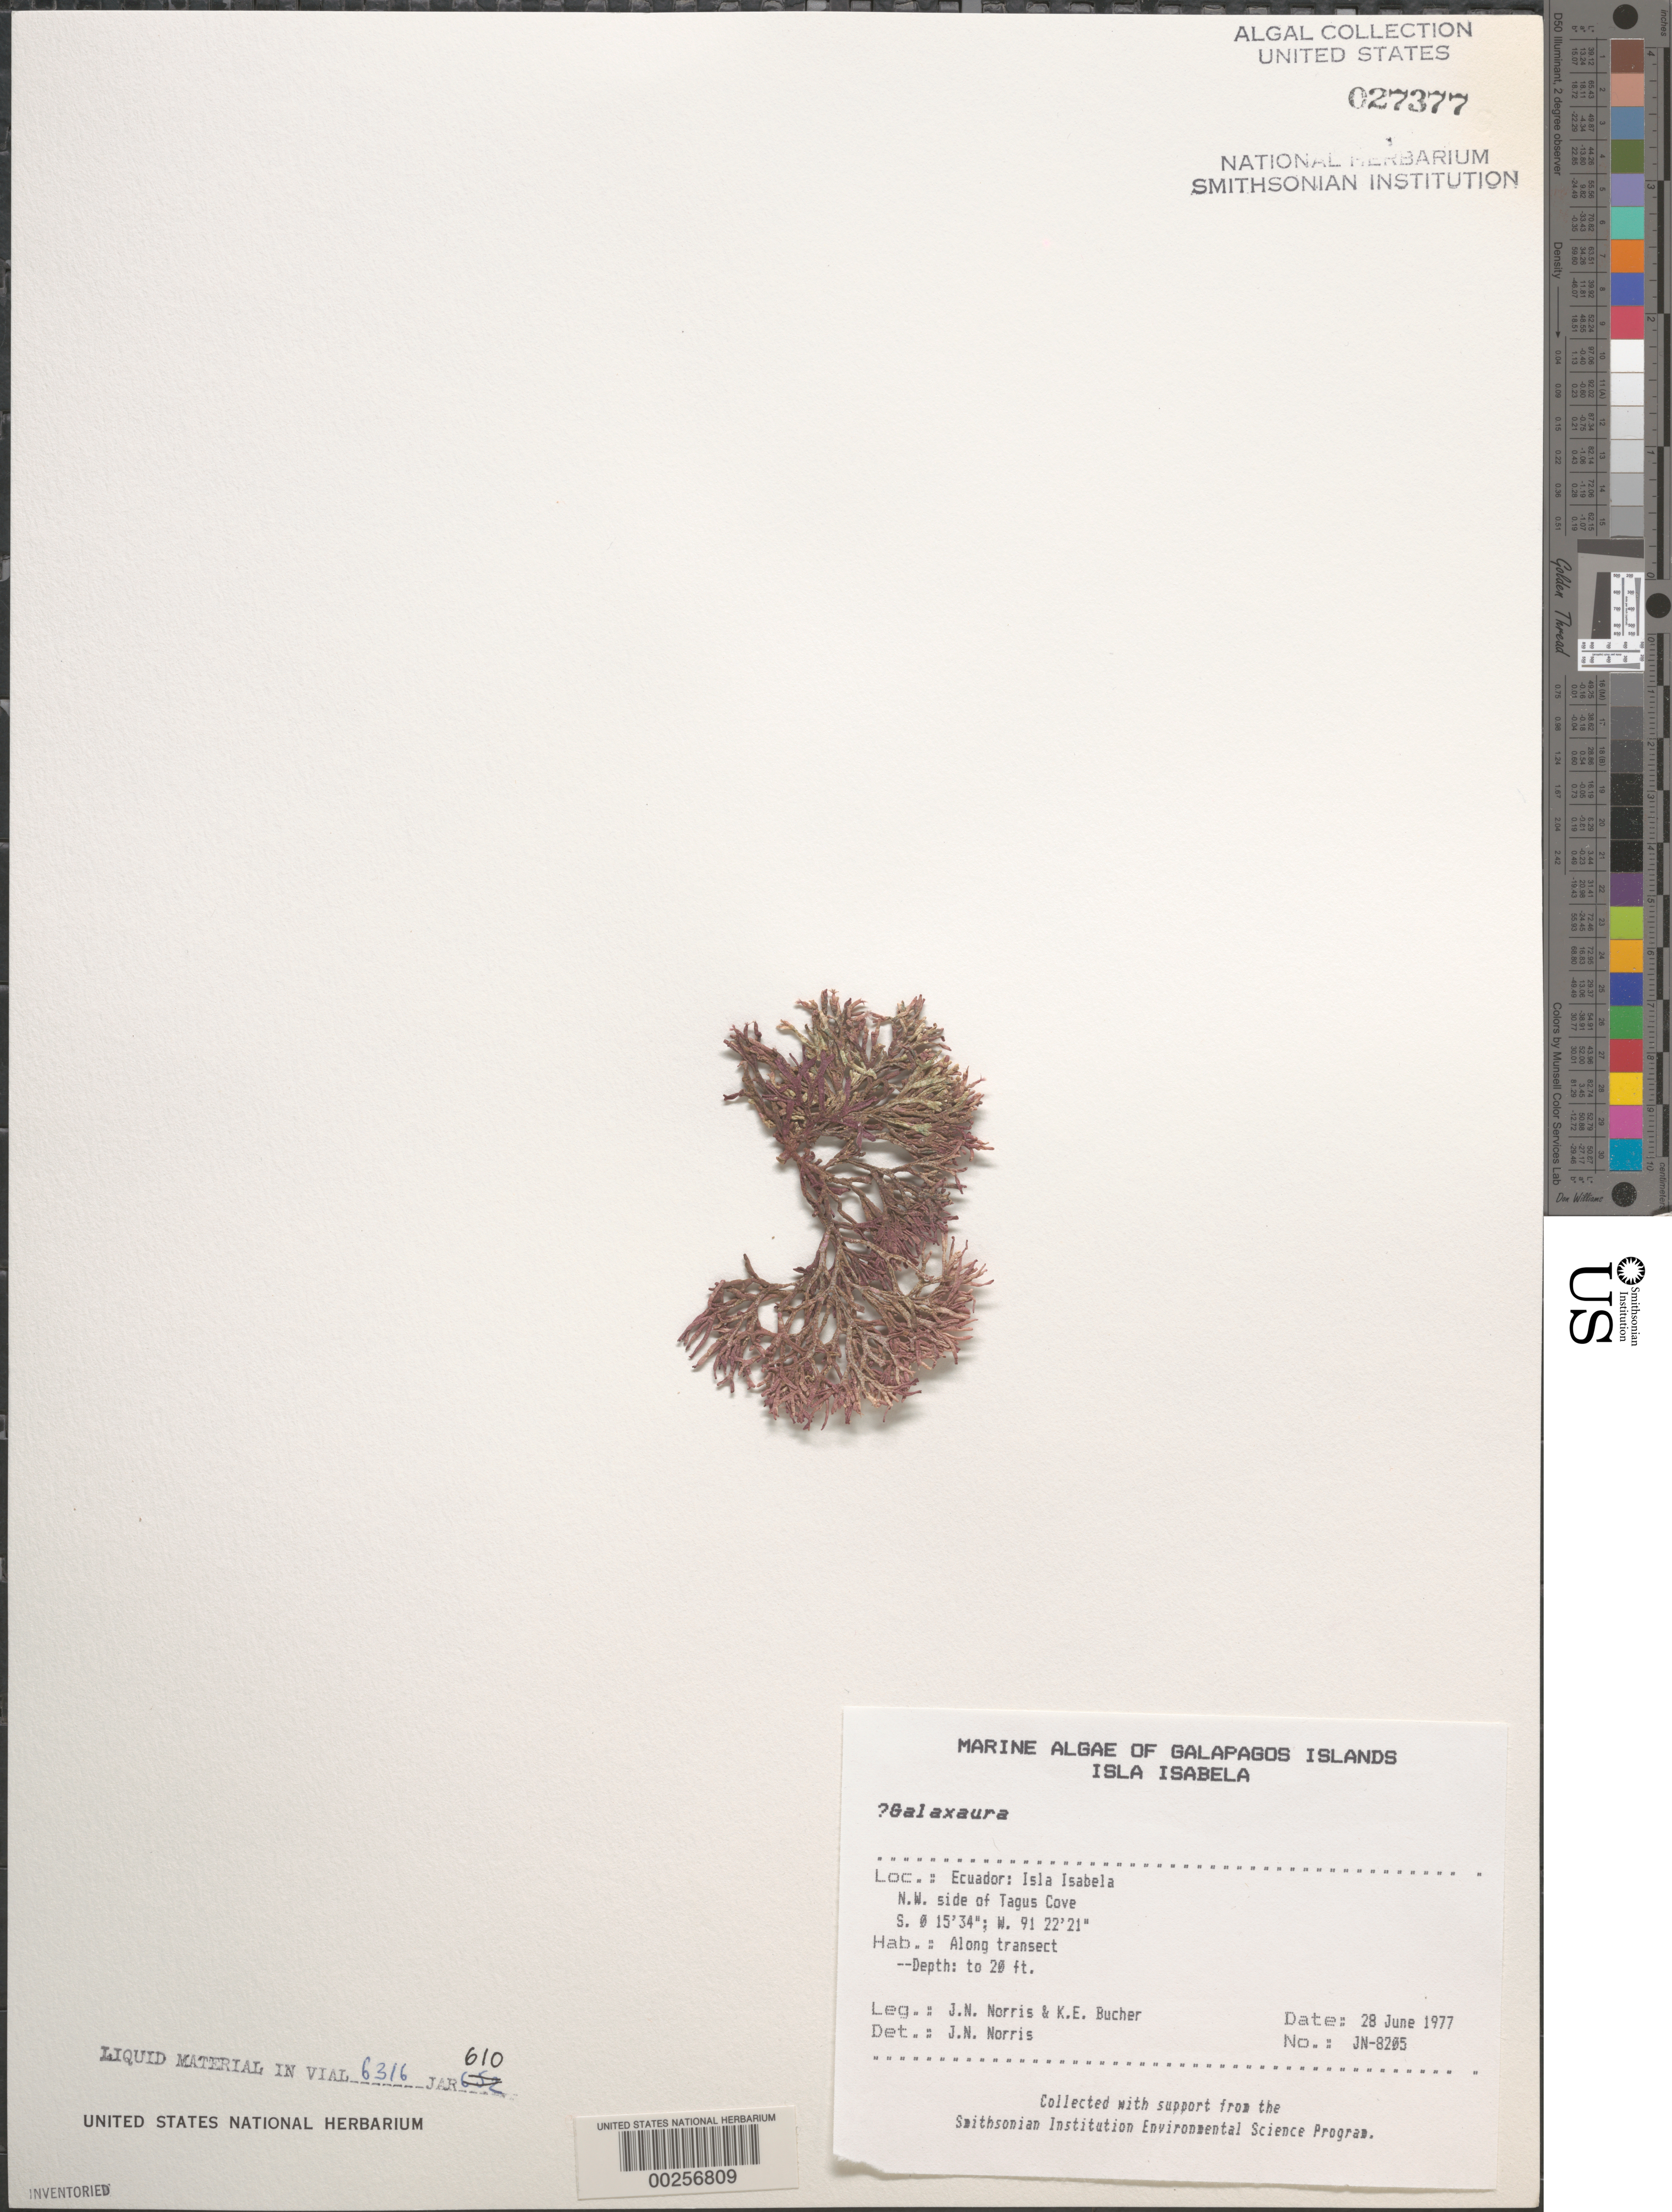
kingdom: Plantae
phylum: Rhodophyta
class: Florideophyceae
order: Nemaliales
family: Galaxauraceae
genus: Galaxaura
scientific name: Galaxaura sp.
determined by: Norris, James N.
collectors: J. N. Norris & K. E. Bucher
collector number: JN-8205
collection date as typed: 28 Jun 1977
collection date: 1977-06-28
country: Ecuador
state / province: Colón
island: Isabela [Albemarle]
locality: Tagus Cove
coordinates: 0 15'34"S, 91 22'22"W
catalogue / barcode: US 27377